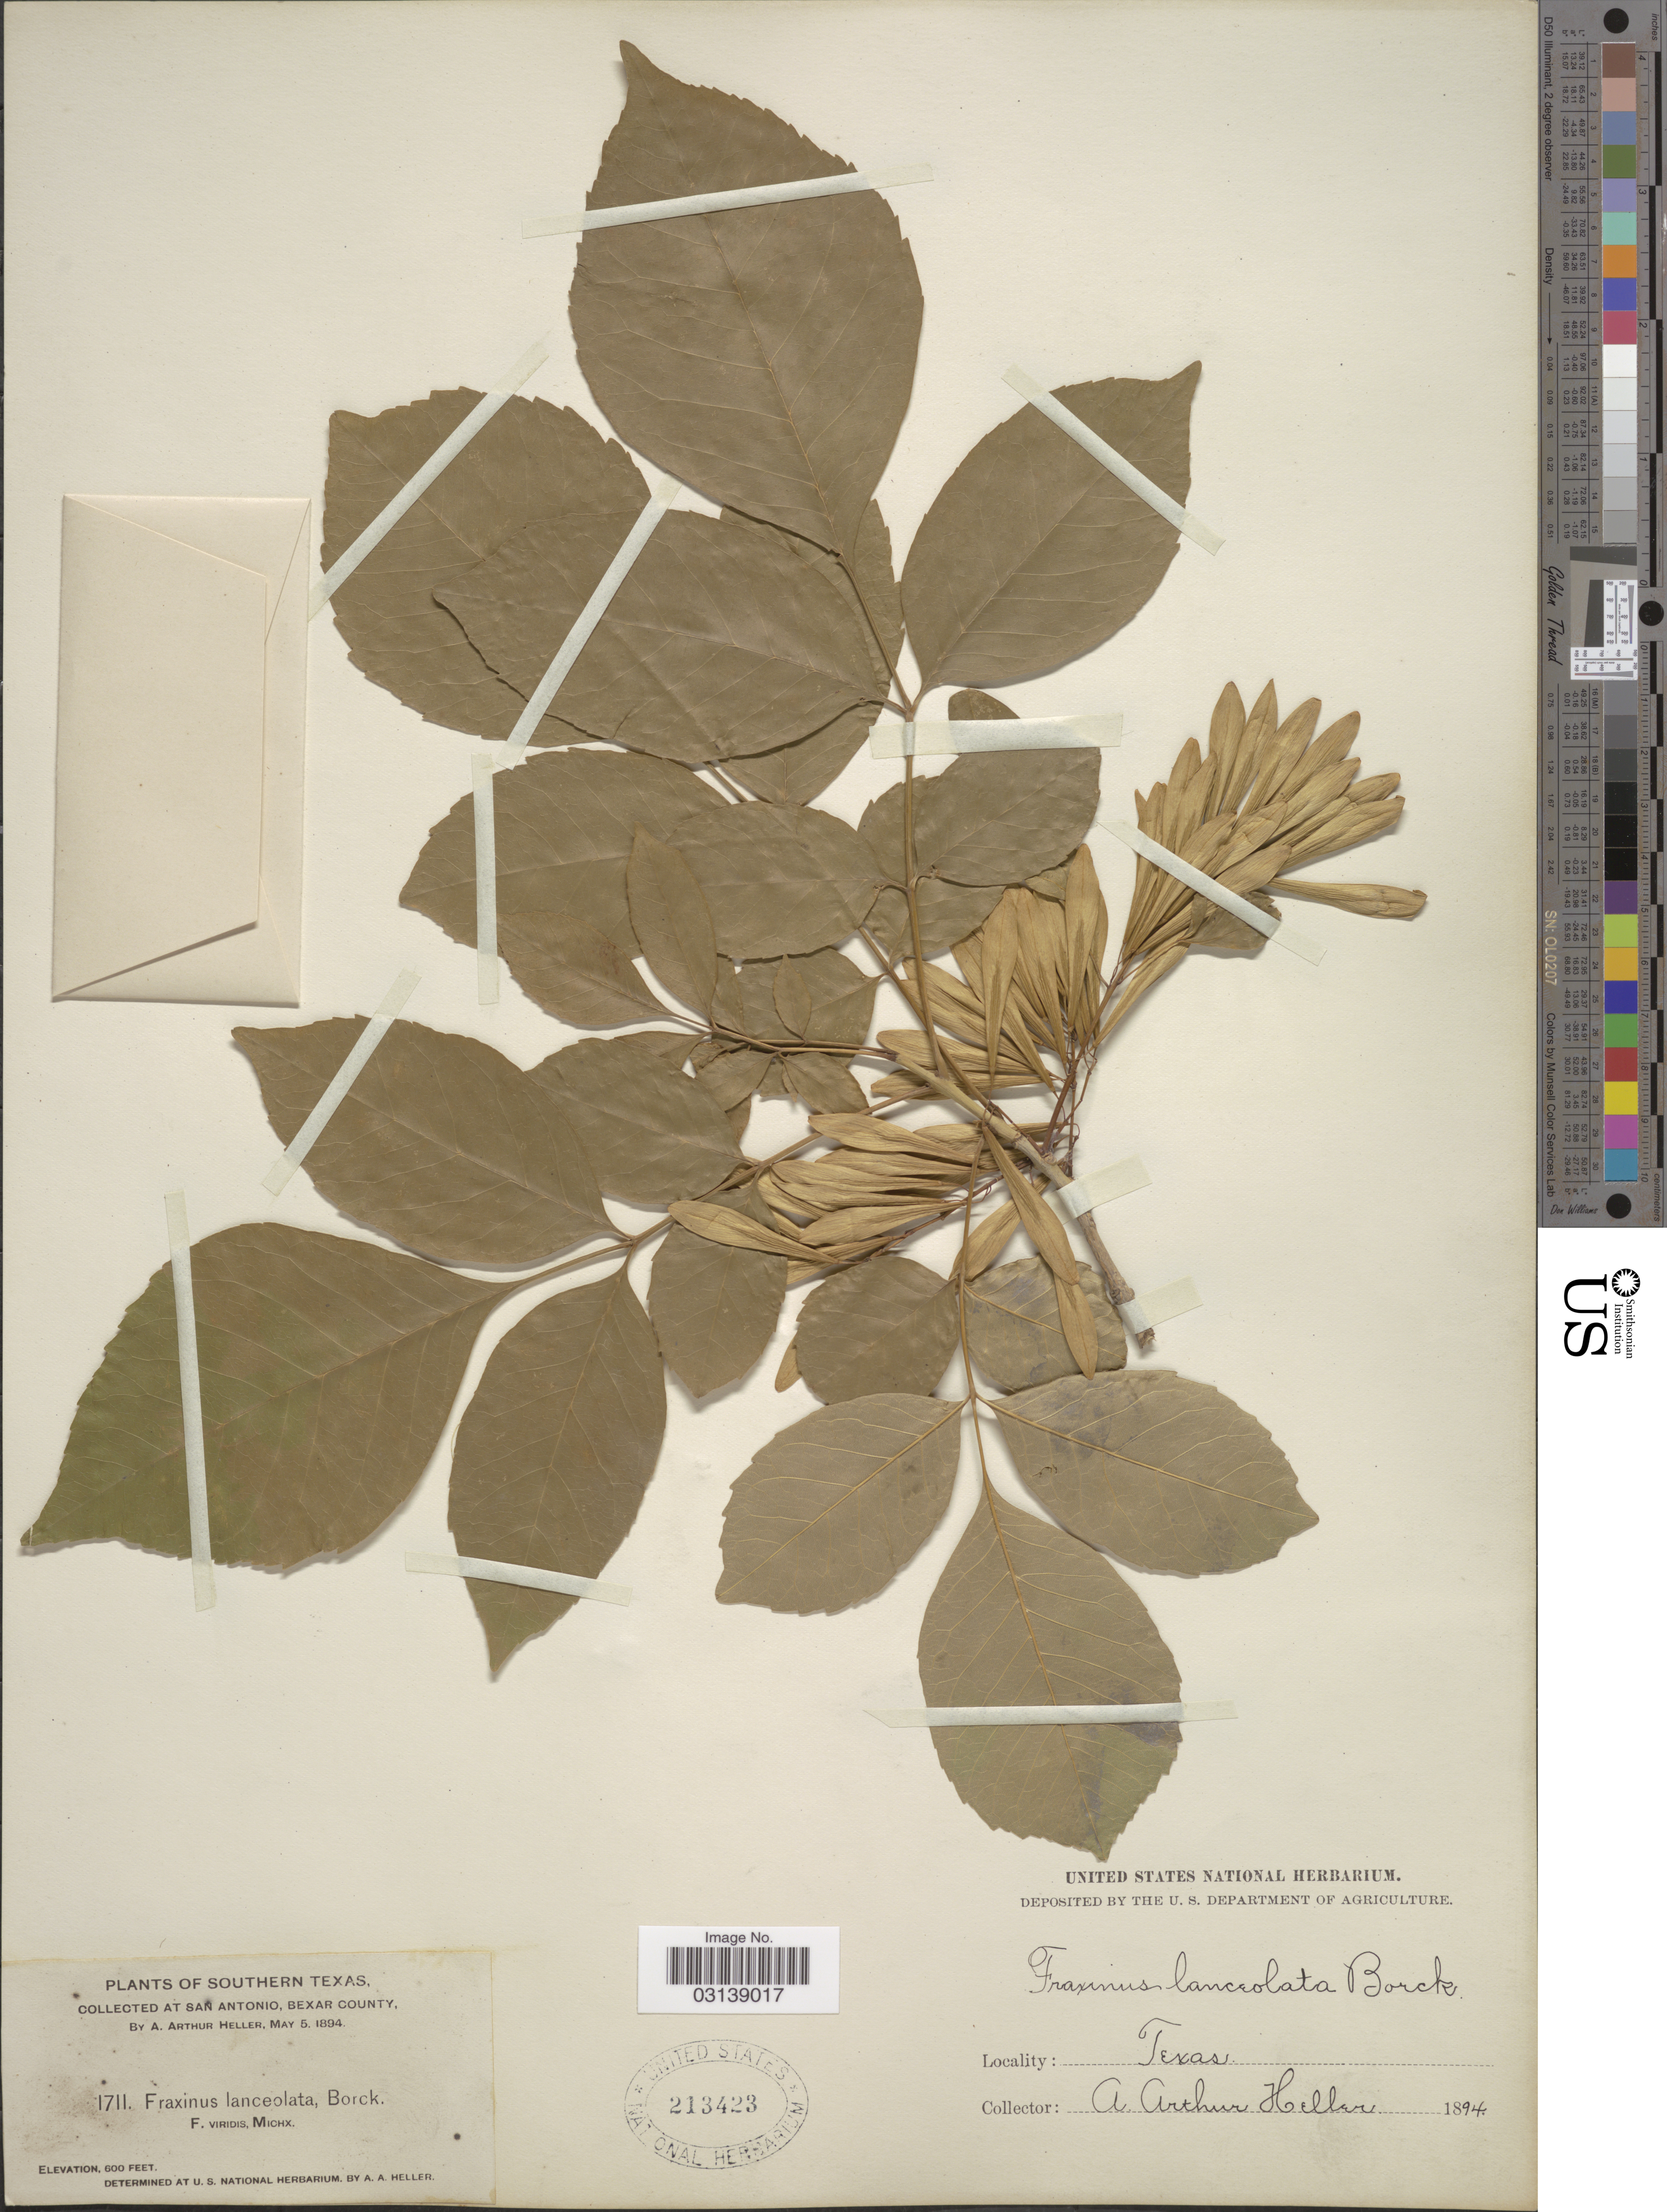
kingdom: Plantae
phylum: Tracheophyta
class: Magnoliopsida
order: Lamiales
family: Oleaceae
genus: Fraxinus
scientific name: Fraxinus pennsylvanica var. campestris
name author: (Britton) F.C. Gates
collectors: A. A. Heller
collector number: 1711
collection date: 1894-05-05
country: United States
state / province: Texas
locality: Southern Texas. Collected at San Antonio, Bexar County.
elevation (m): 183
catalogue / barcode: US 213423